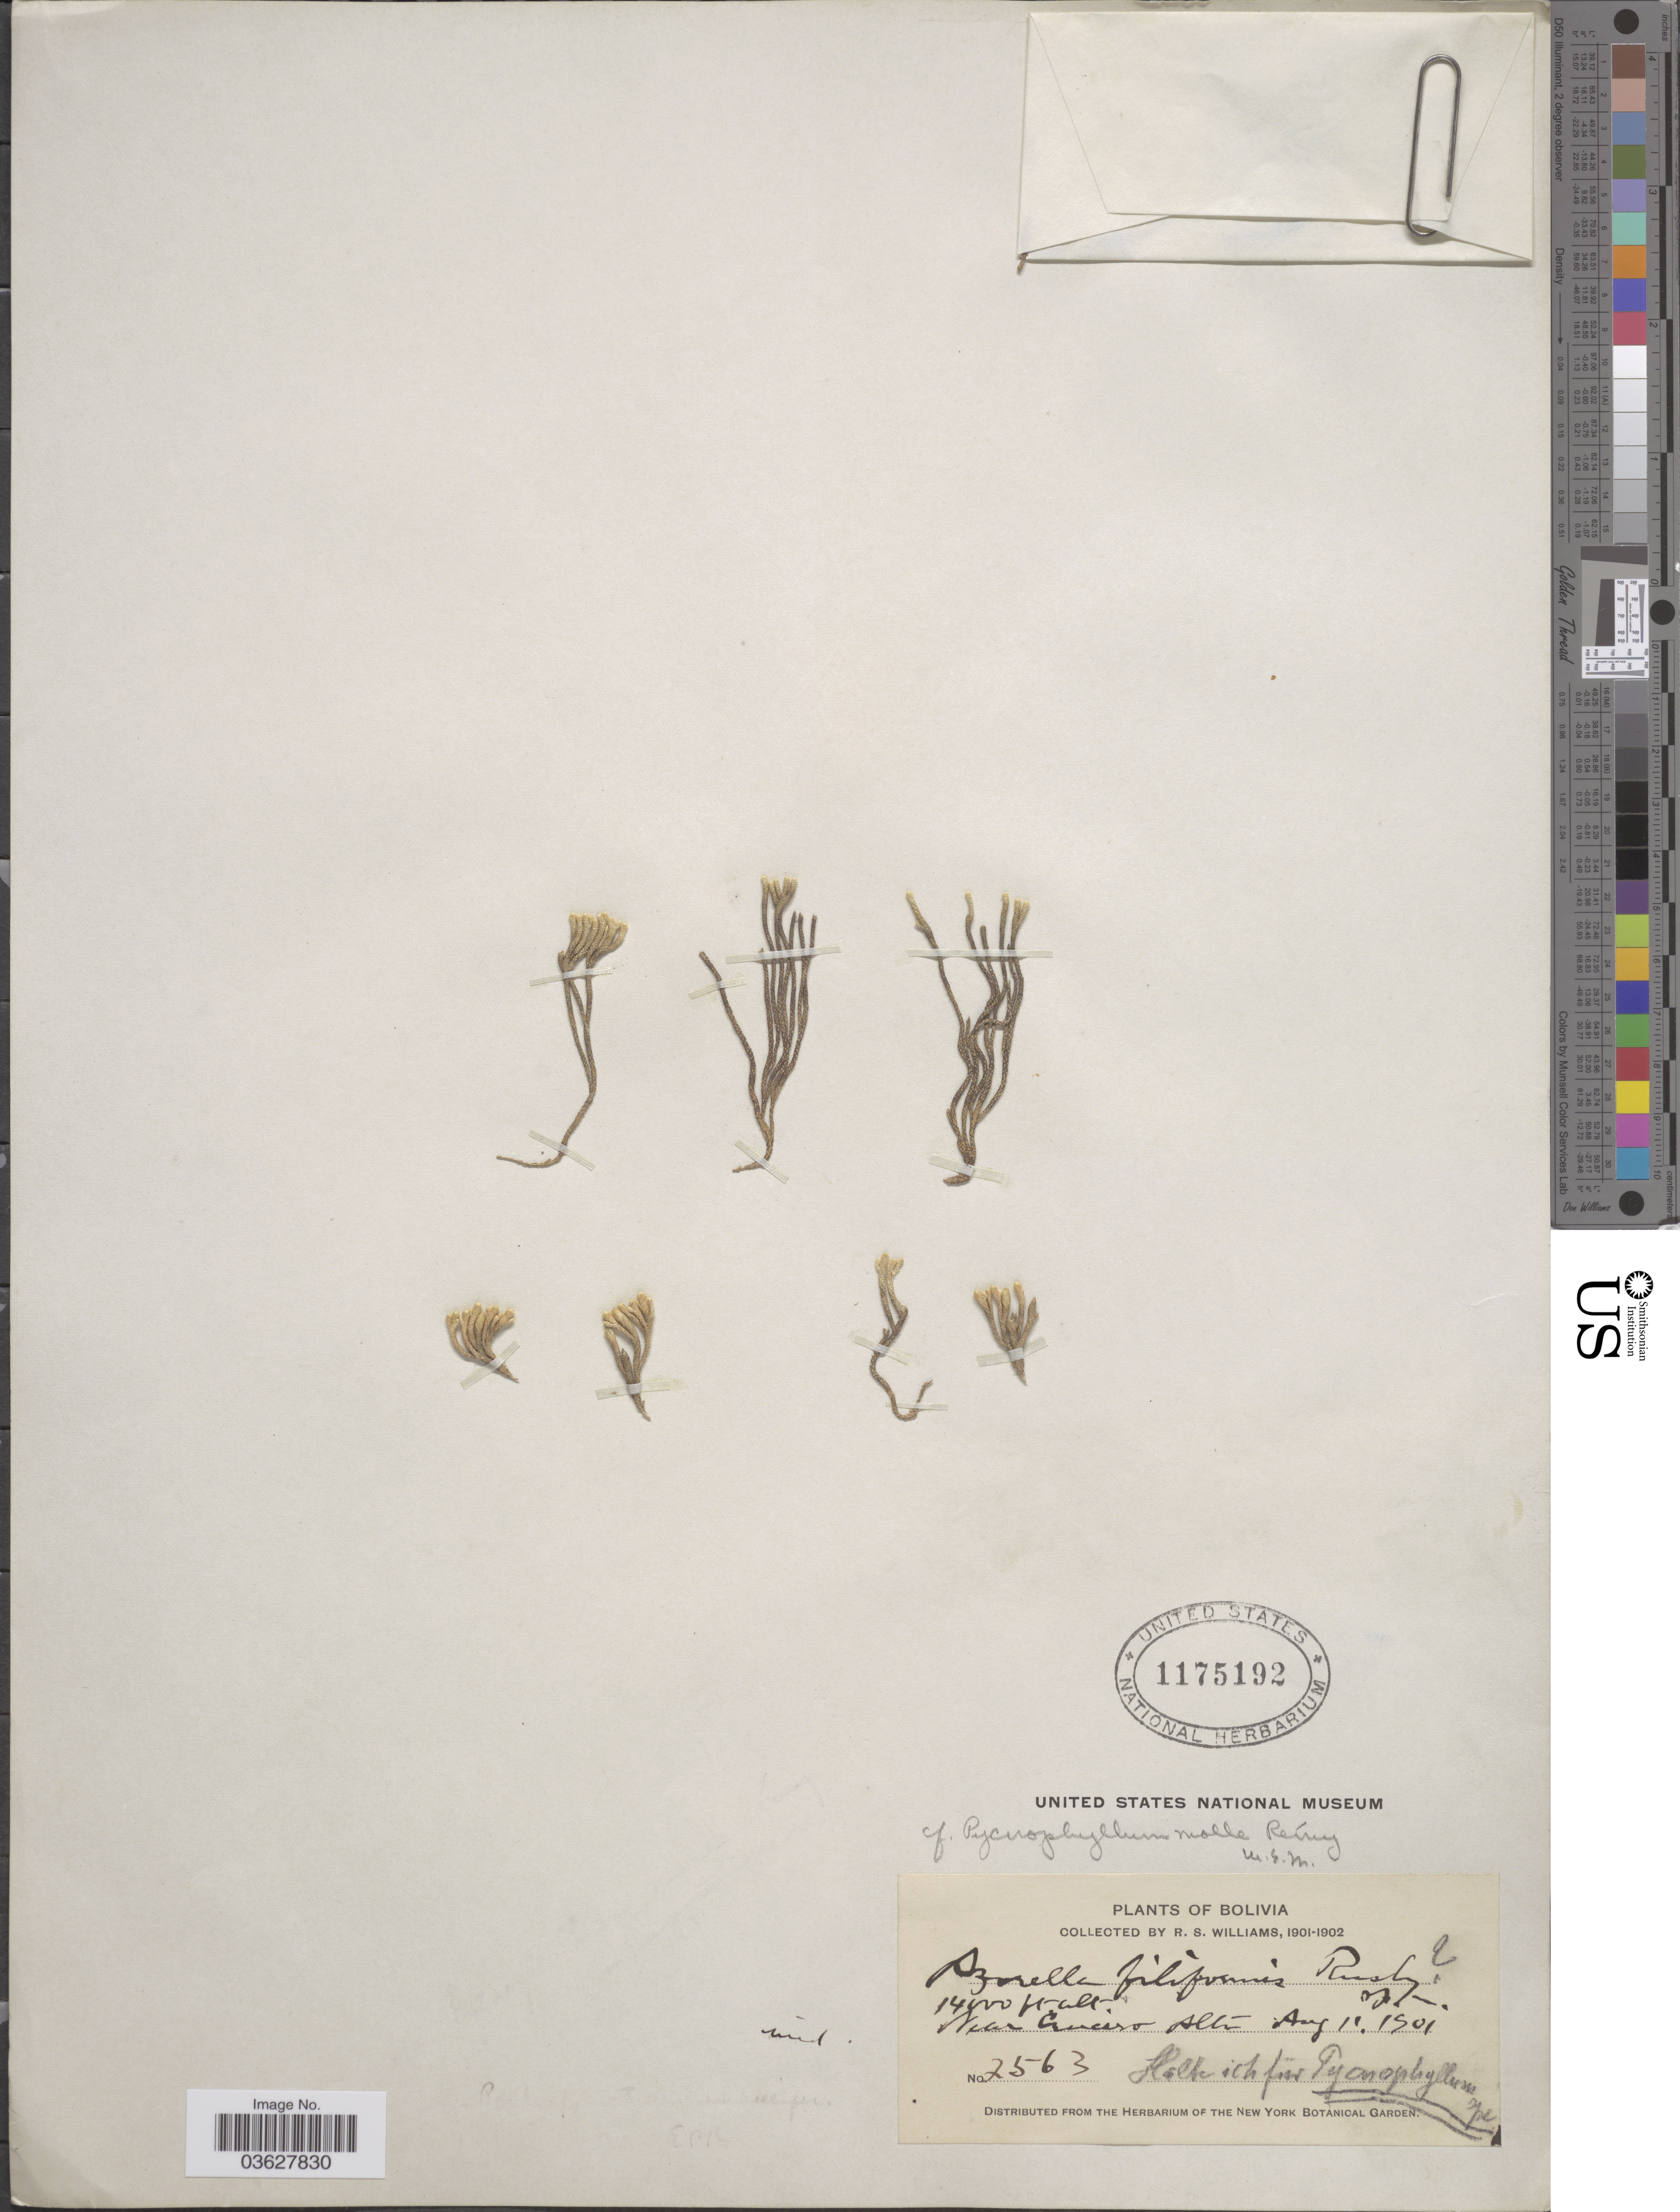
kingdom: Plantae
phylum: Tracheophyta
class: Magnoliopsida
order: Caryophyllales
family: Caryophyllaceae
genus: Pycnophyllum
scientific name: Pycnophyllum molle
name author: J. Rémy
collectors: R. S. Williams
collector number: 2563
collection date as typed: Aug. 11, 1901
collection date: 1901-08-11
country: Peru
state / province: Puno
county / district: Lampa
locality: Near Crucero Alto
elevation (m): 4267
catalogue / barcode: US 1175192